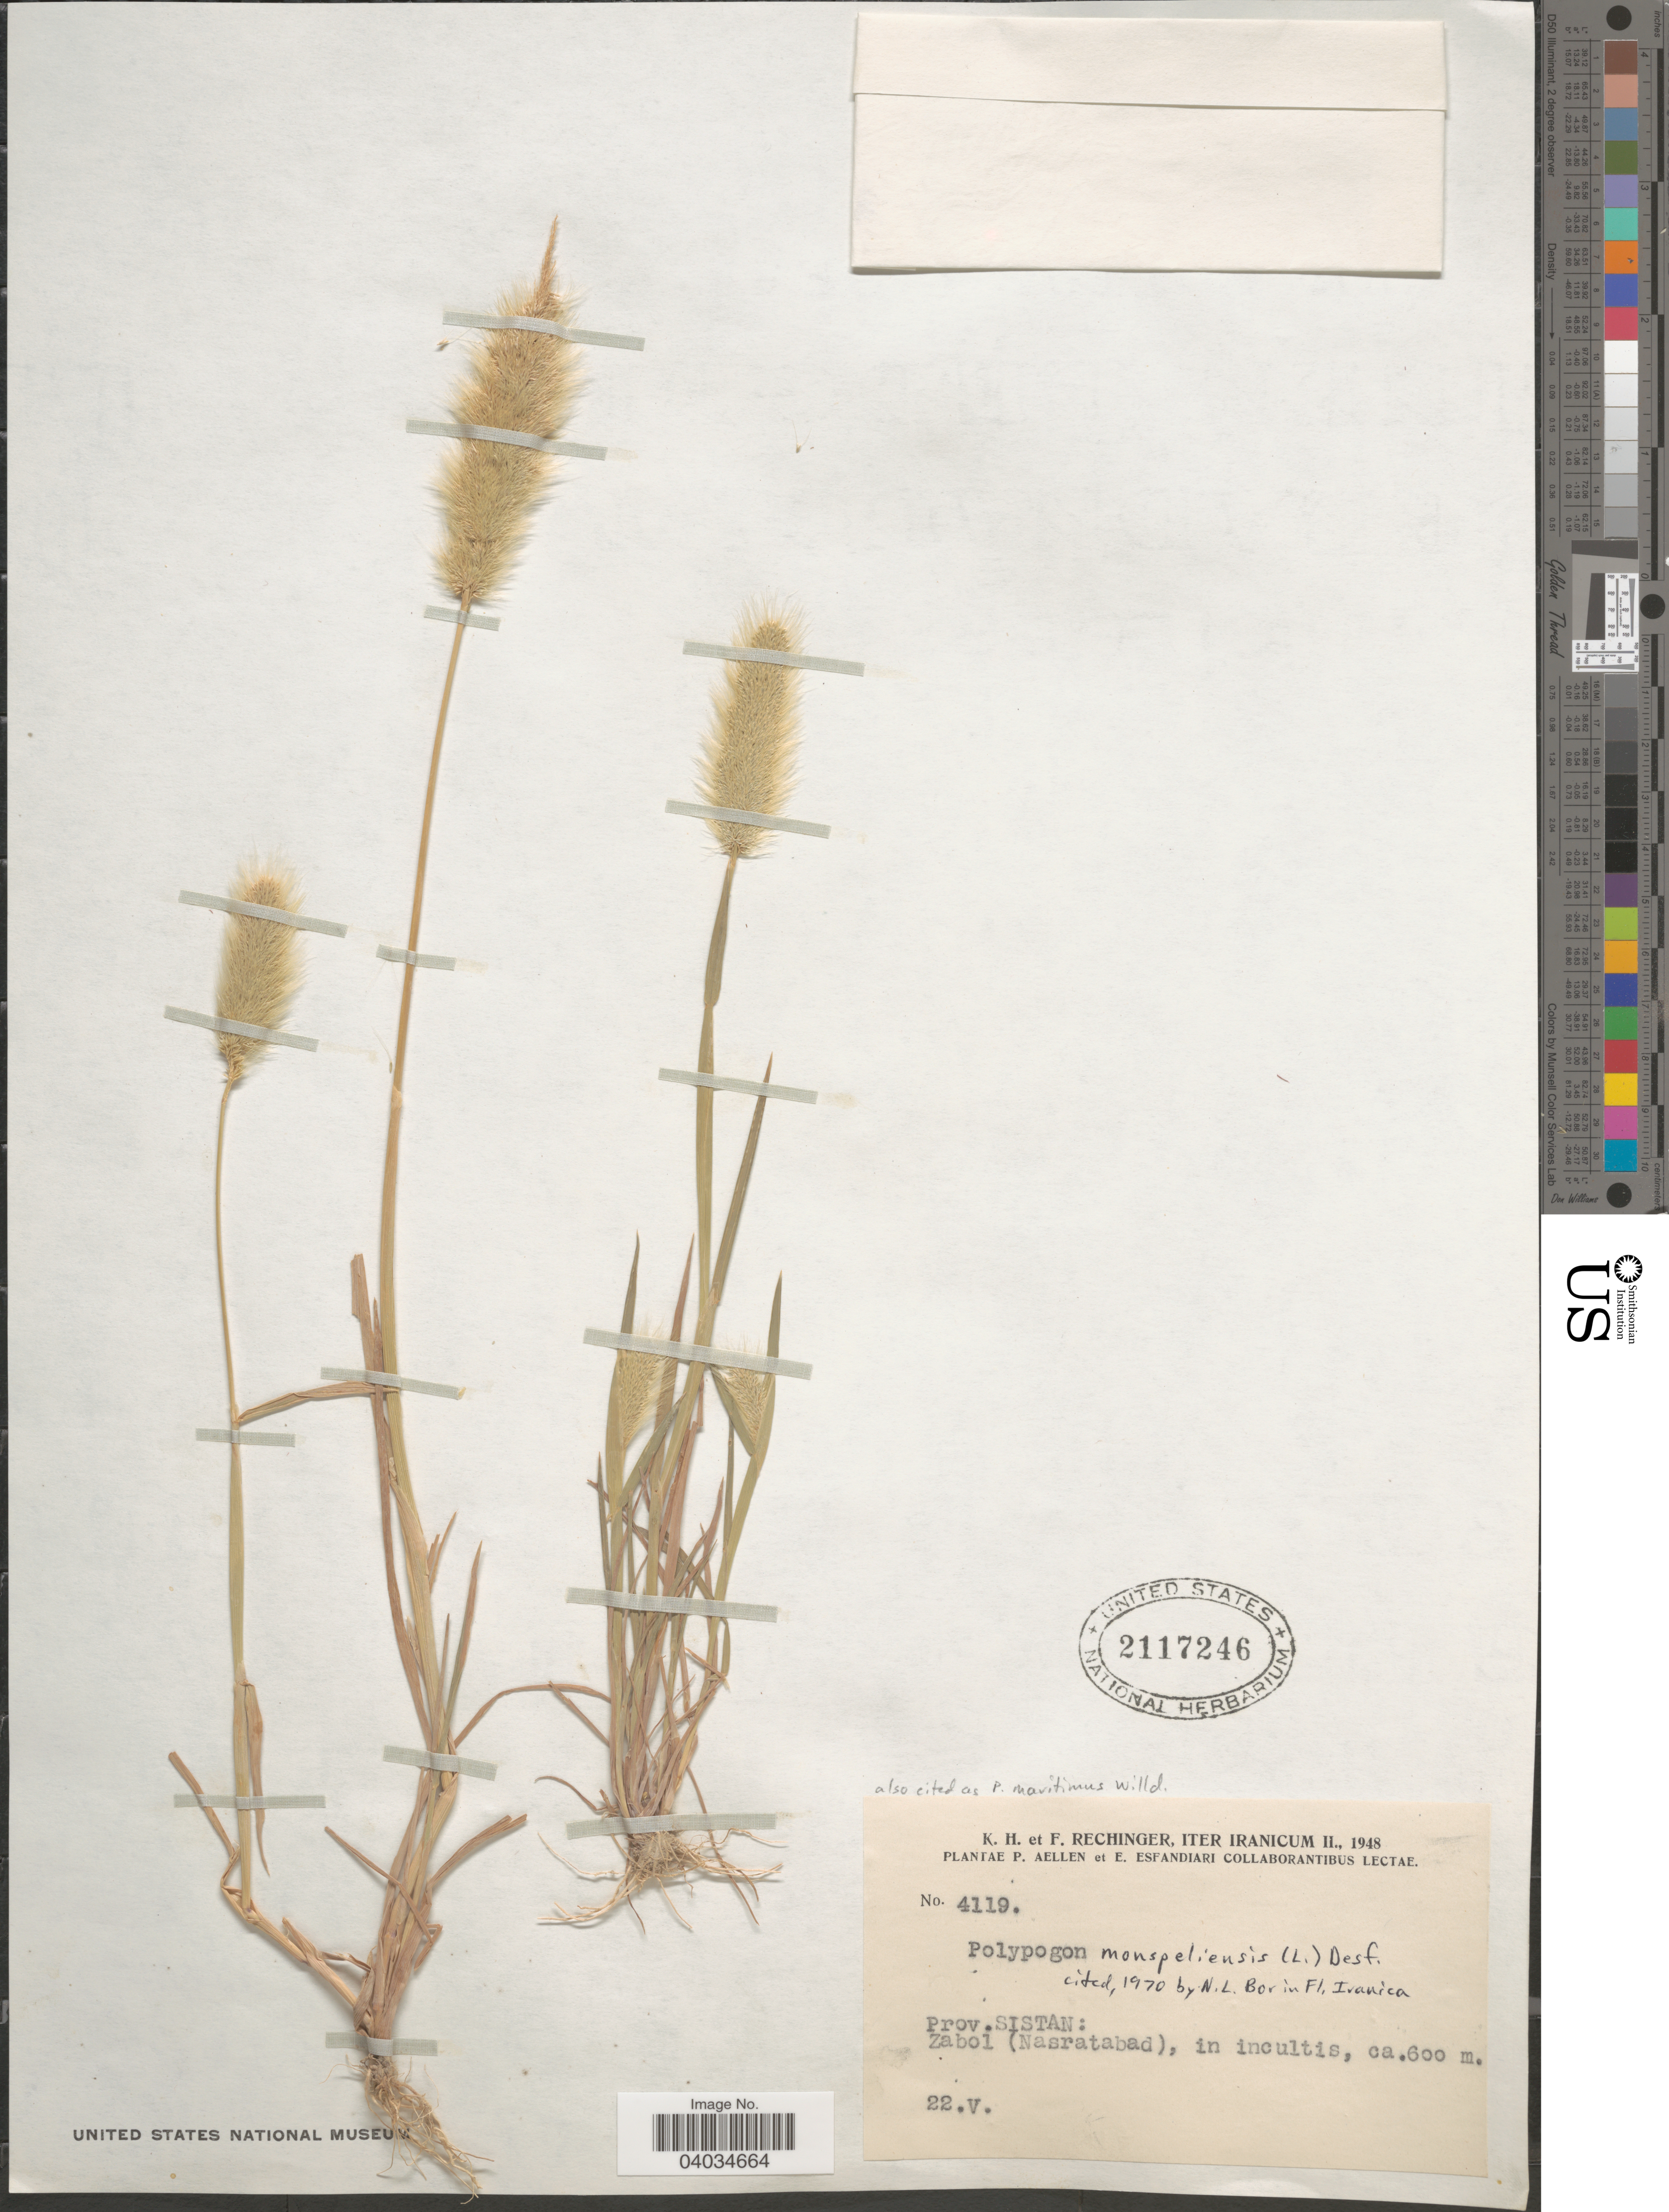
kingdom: Plantae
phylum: Tracheophyta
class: Liliopsida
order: Poales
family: Poaceae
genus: Polypogon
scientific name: Polypogon monspeliensis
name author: (L.) Desf.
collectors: K. H. Rechinger & F. Rechinger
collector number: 4119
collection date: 1948-05-22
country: Iran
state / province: Sistan and Baluchistan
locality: Iter Iranicum. Prov. Sistan: Zabol (Nasratabad), in incultis.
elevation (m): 600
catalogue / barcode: US 2117246